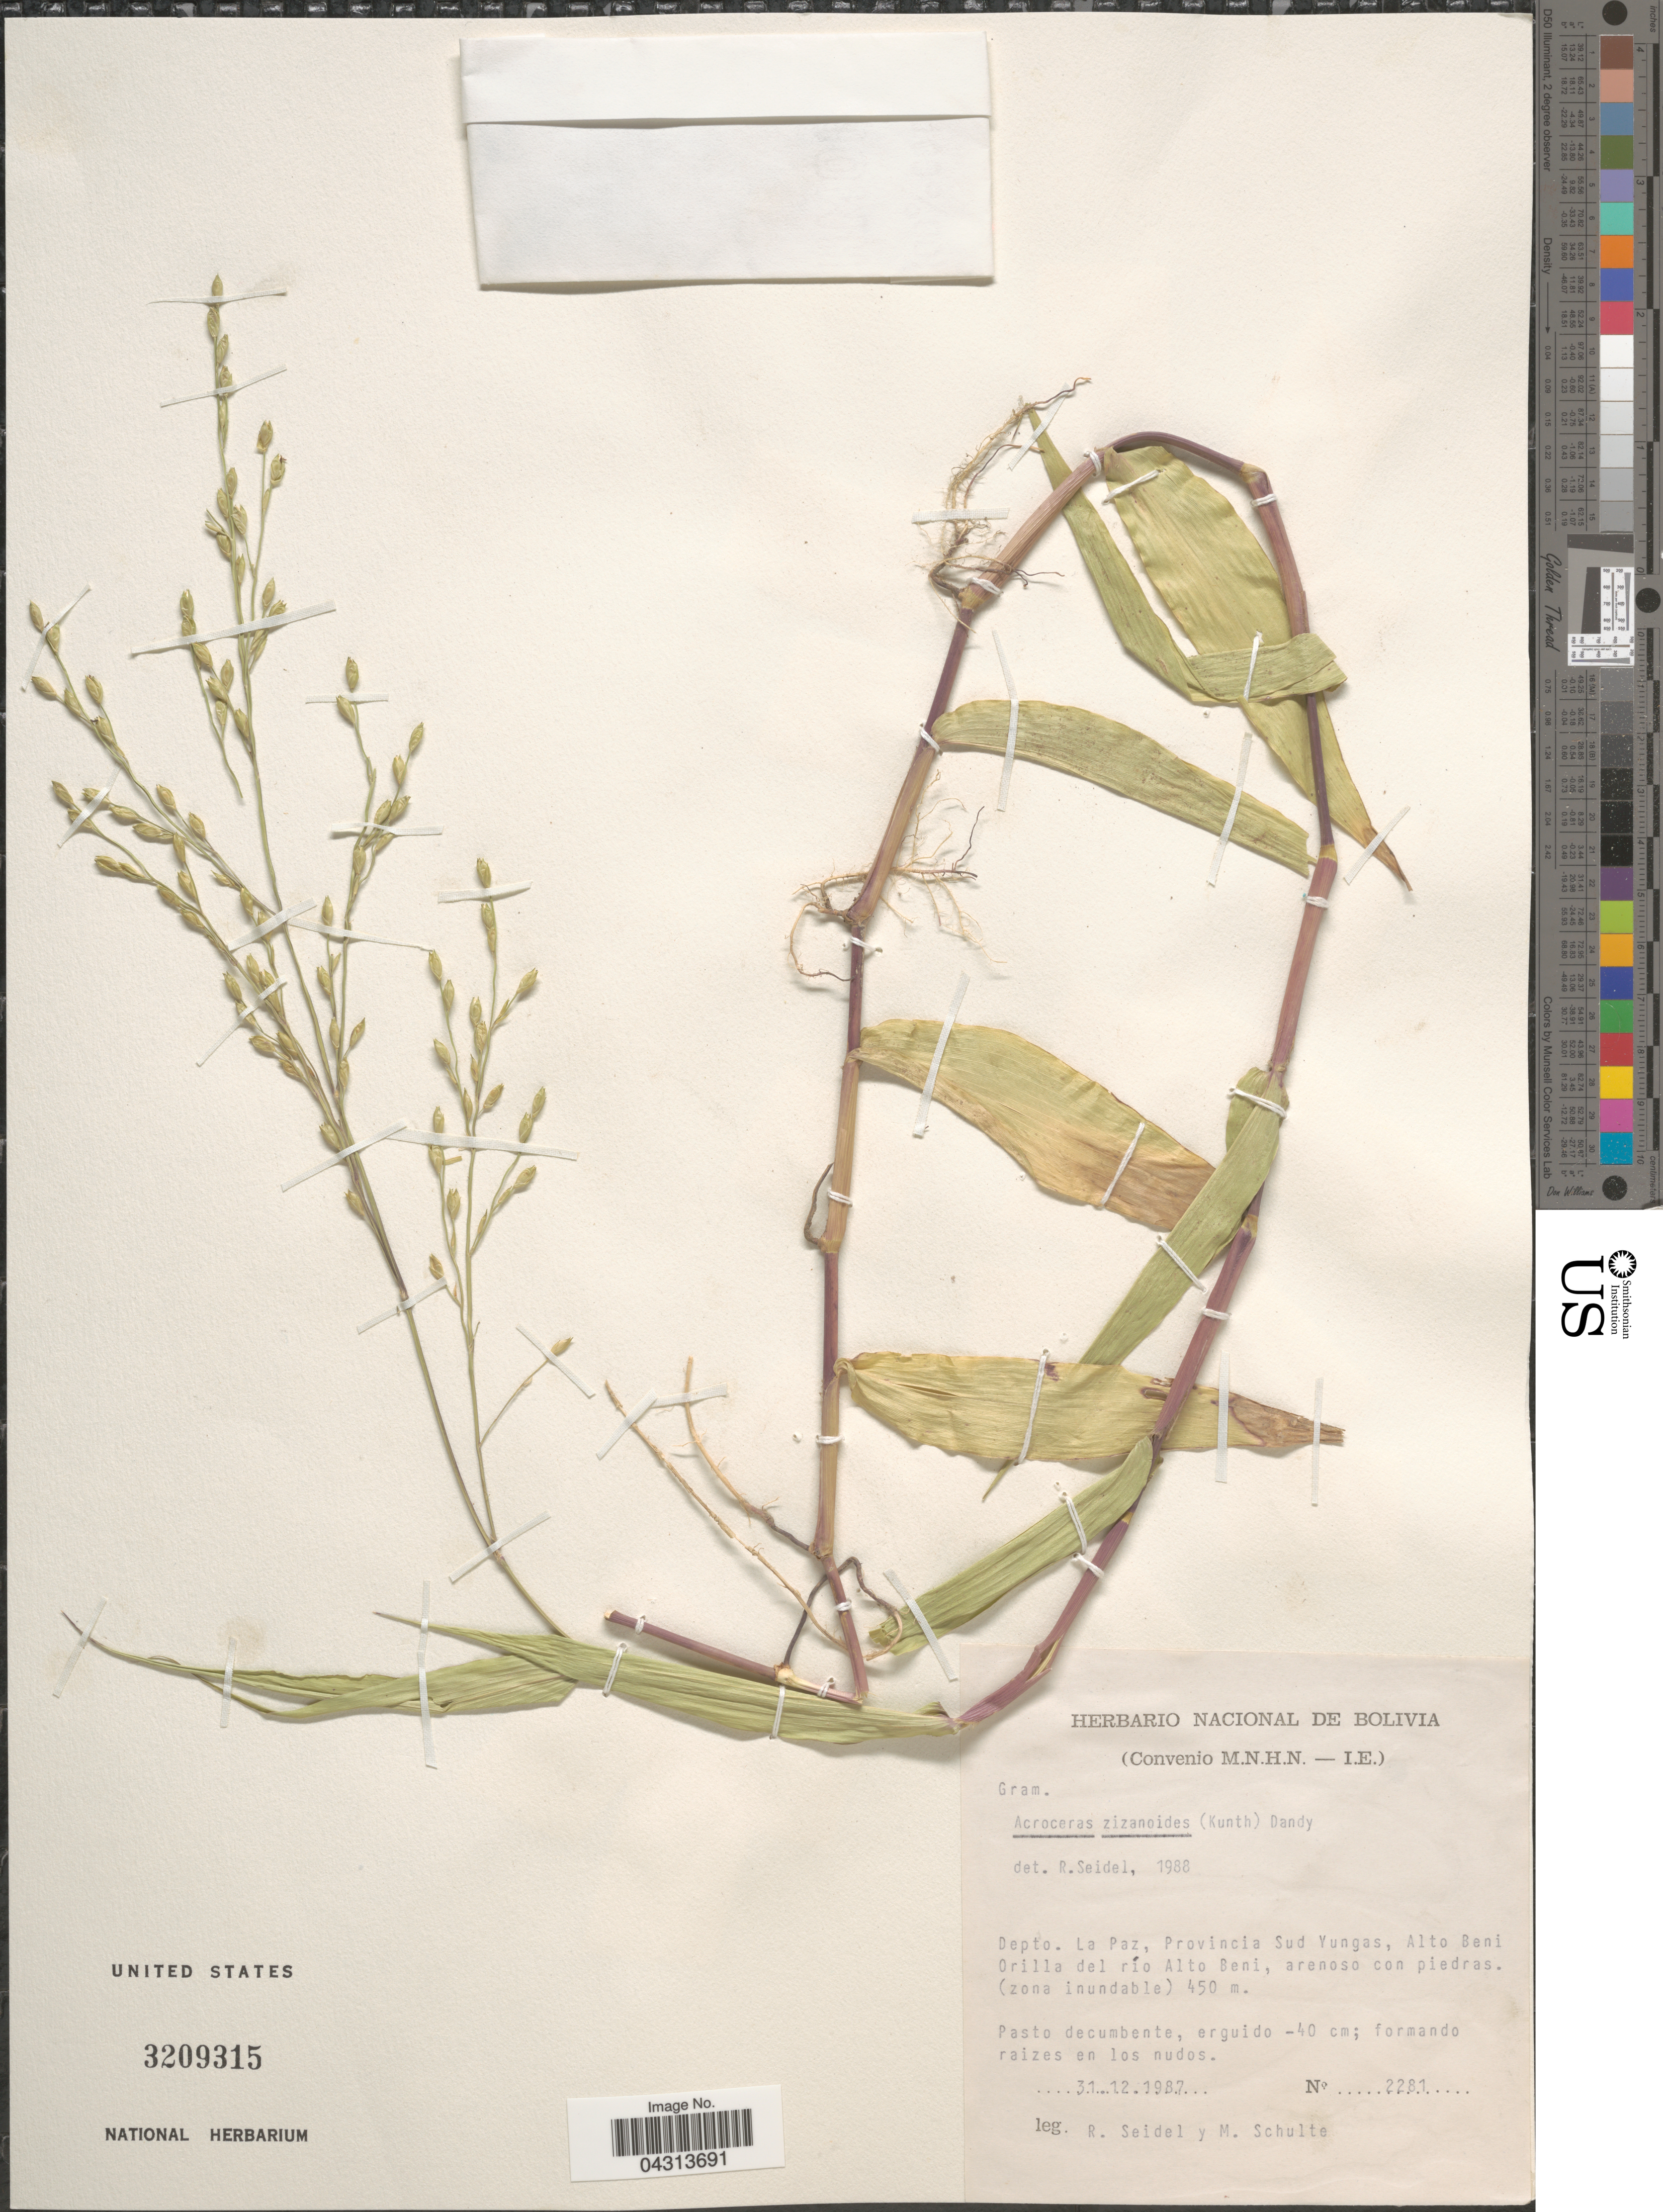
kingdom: Plantae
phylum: Tracheophyta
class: Liliopsida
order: Poales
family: Poaceae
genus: Acroceras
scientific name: Acroceras zizanioides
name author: (Kunth) Dandy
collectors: R. Seidel & M. Schulte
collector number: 2281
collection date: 1987-12-31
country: Bolivia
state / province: La Paz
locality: Depto. La Paz, Provincia Sud Yungas, Alto Beni Orilla del río alto Beni, arenoso con piedras.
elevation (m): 450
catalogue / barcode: US 3209315